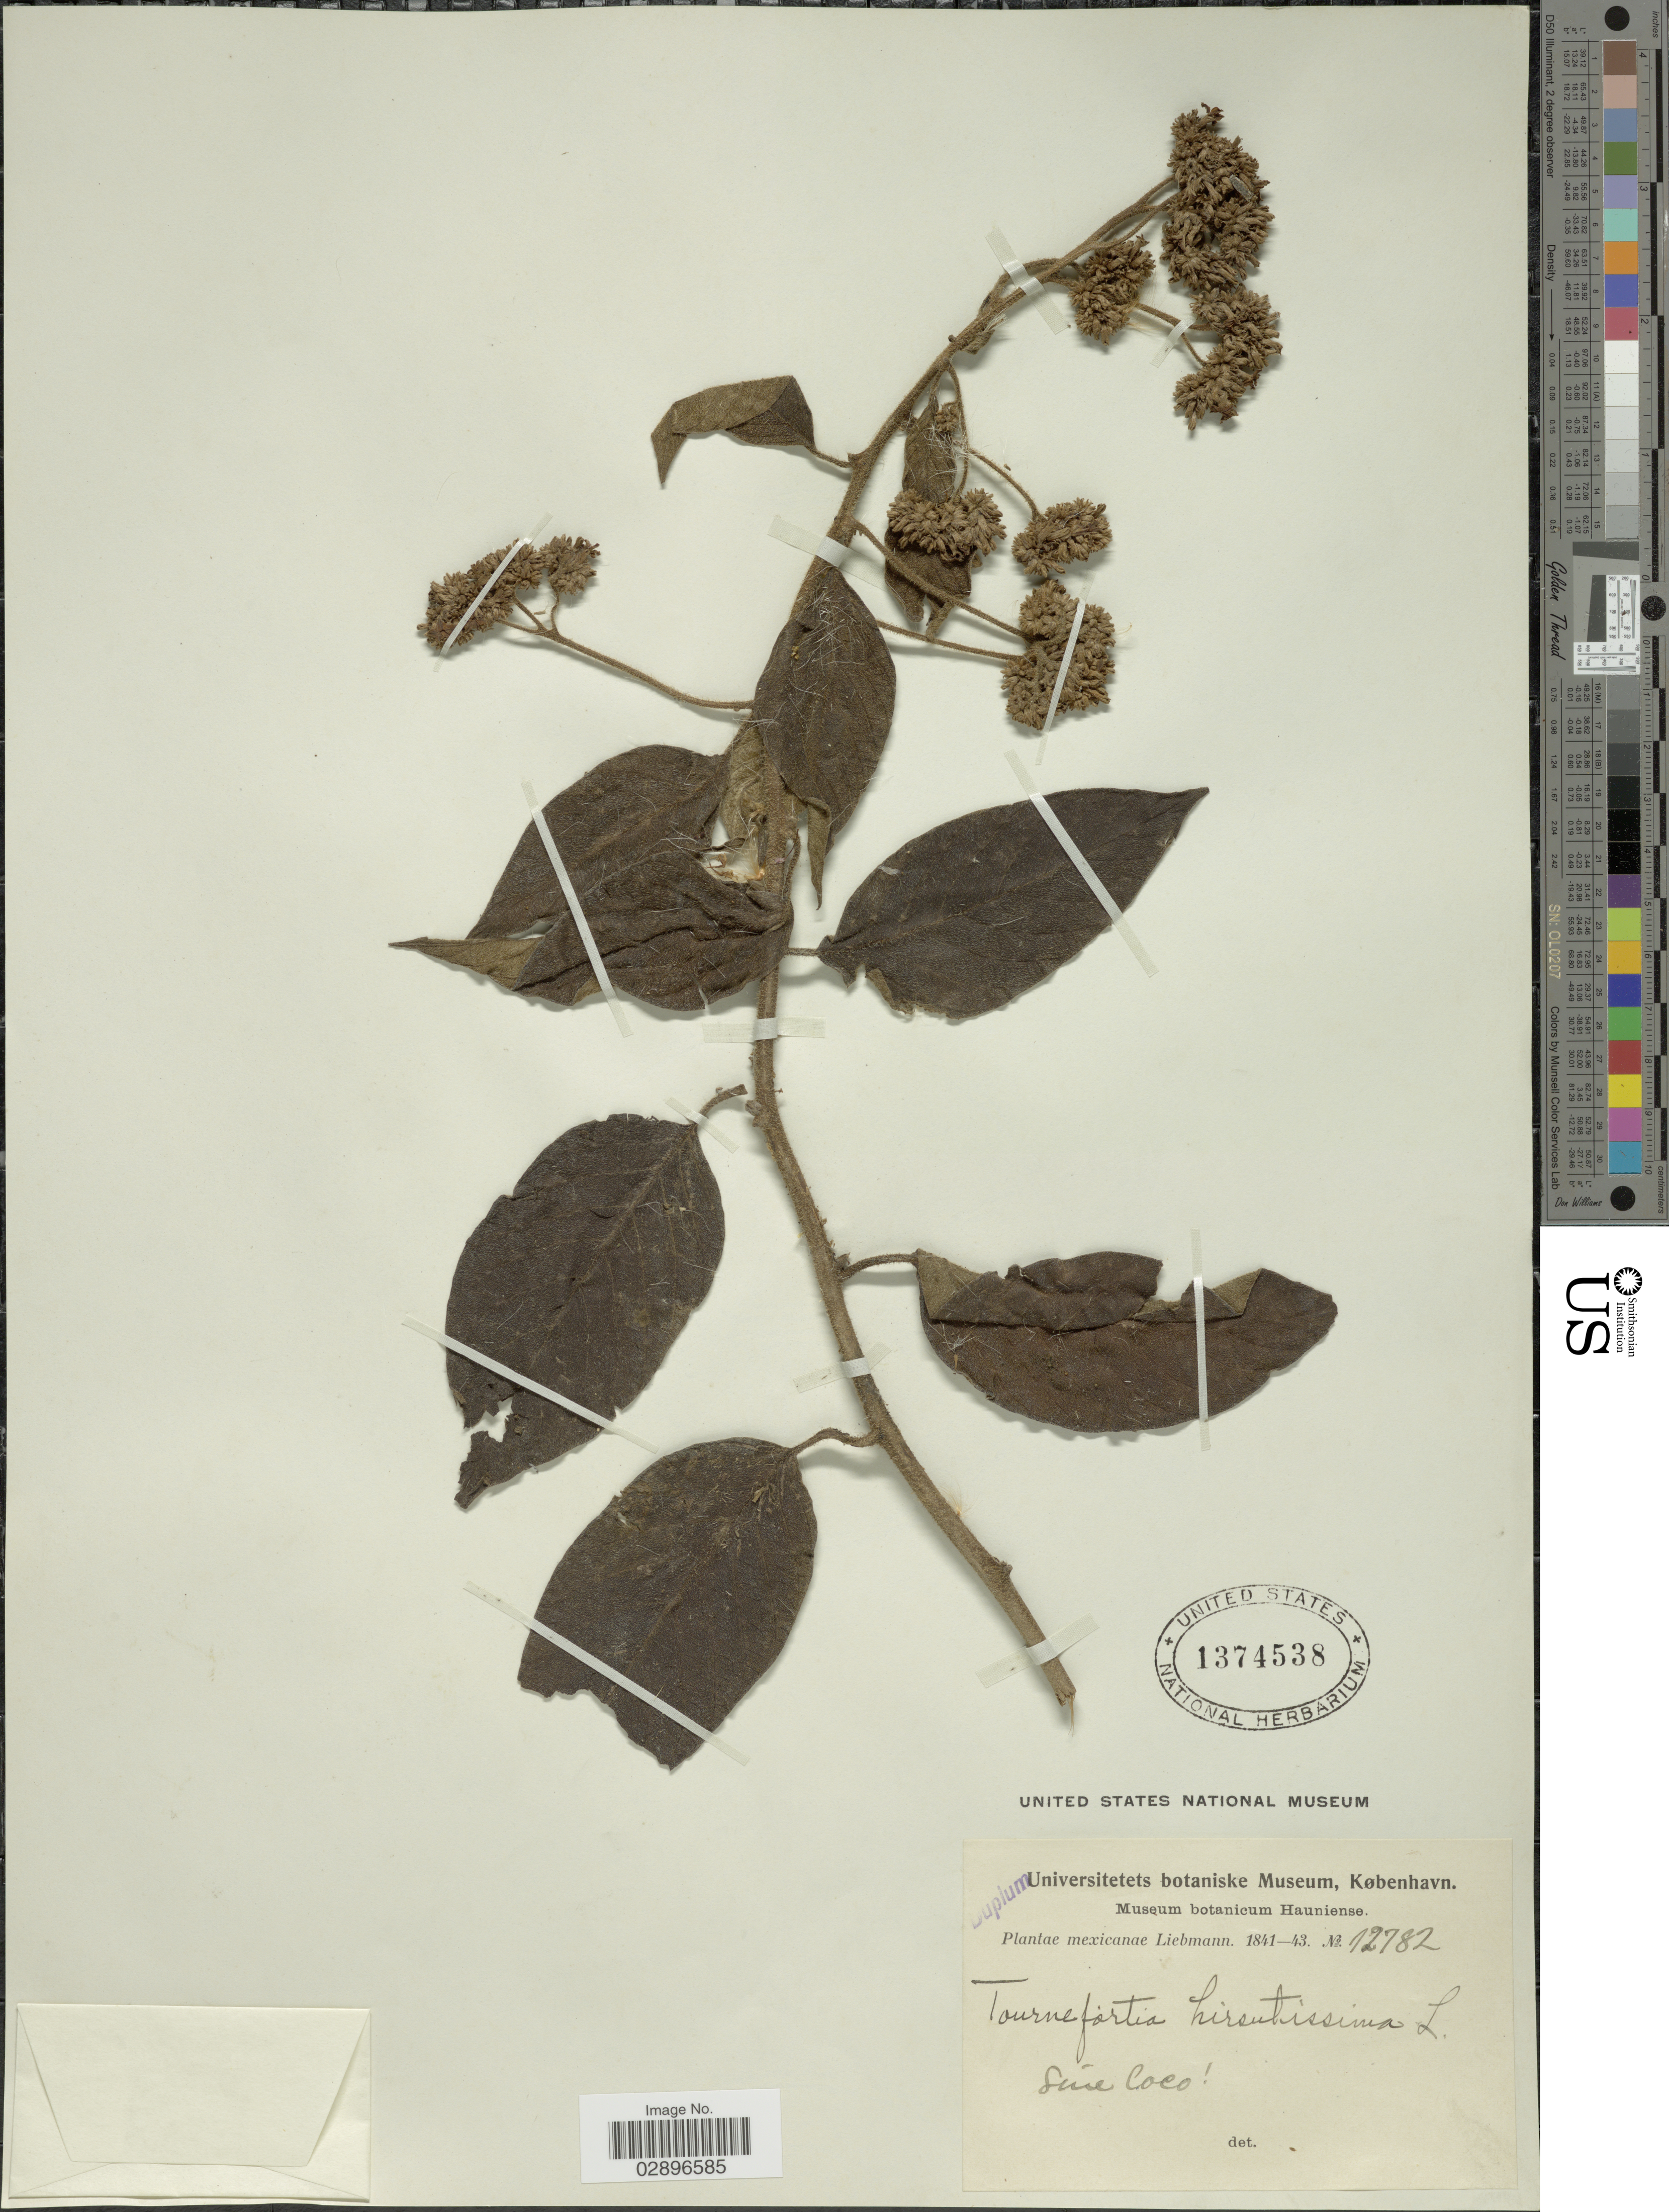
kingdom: Plantae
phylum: Tracheophyta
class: Magnoliopsida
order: Boraginales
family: Heliotropiaceae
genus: Tournefortia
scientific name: Tournefortia hirsutissima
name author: L.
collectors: Liebmann, --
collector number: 12782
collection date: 1841/1843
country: Mexico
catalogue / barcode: US 1374538